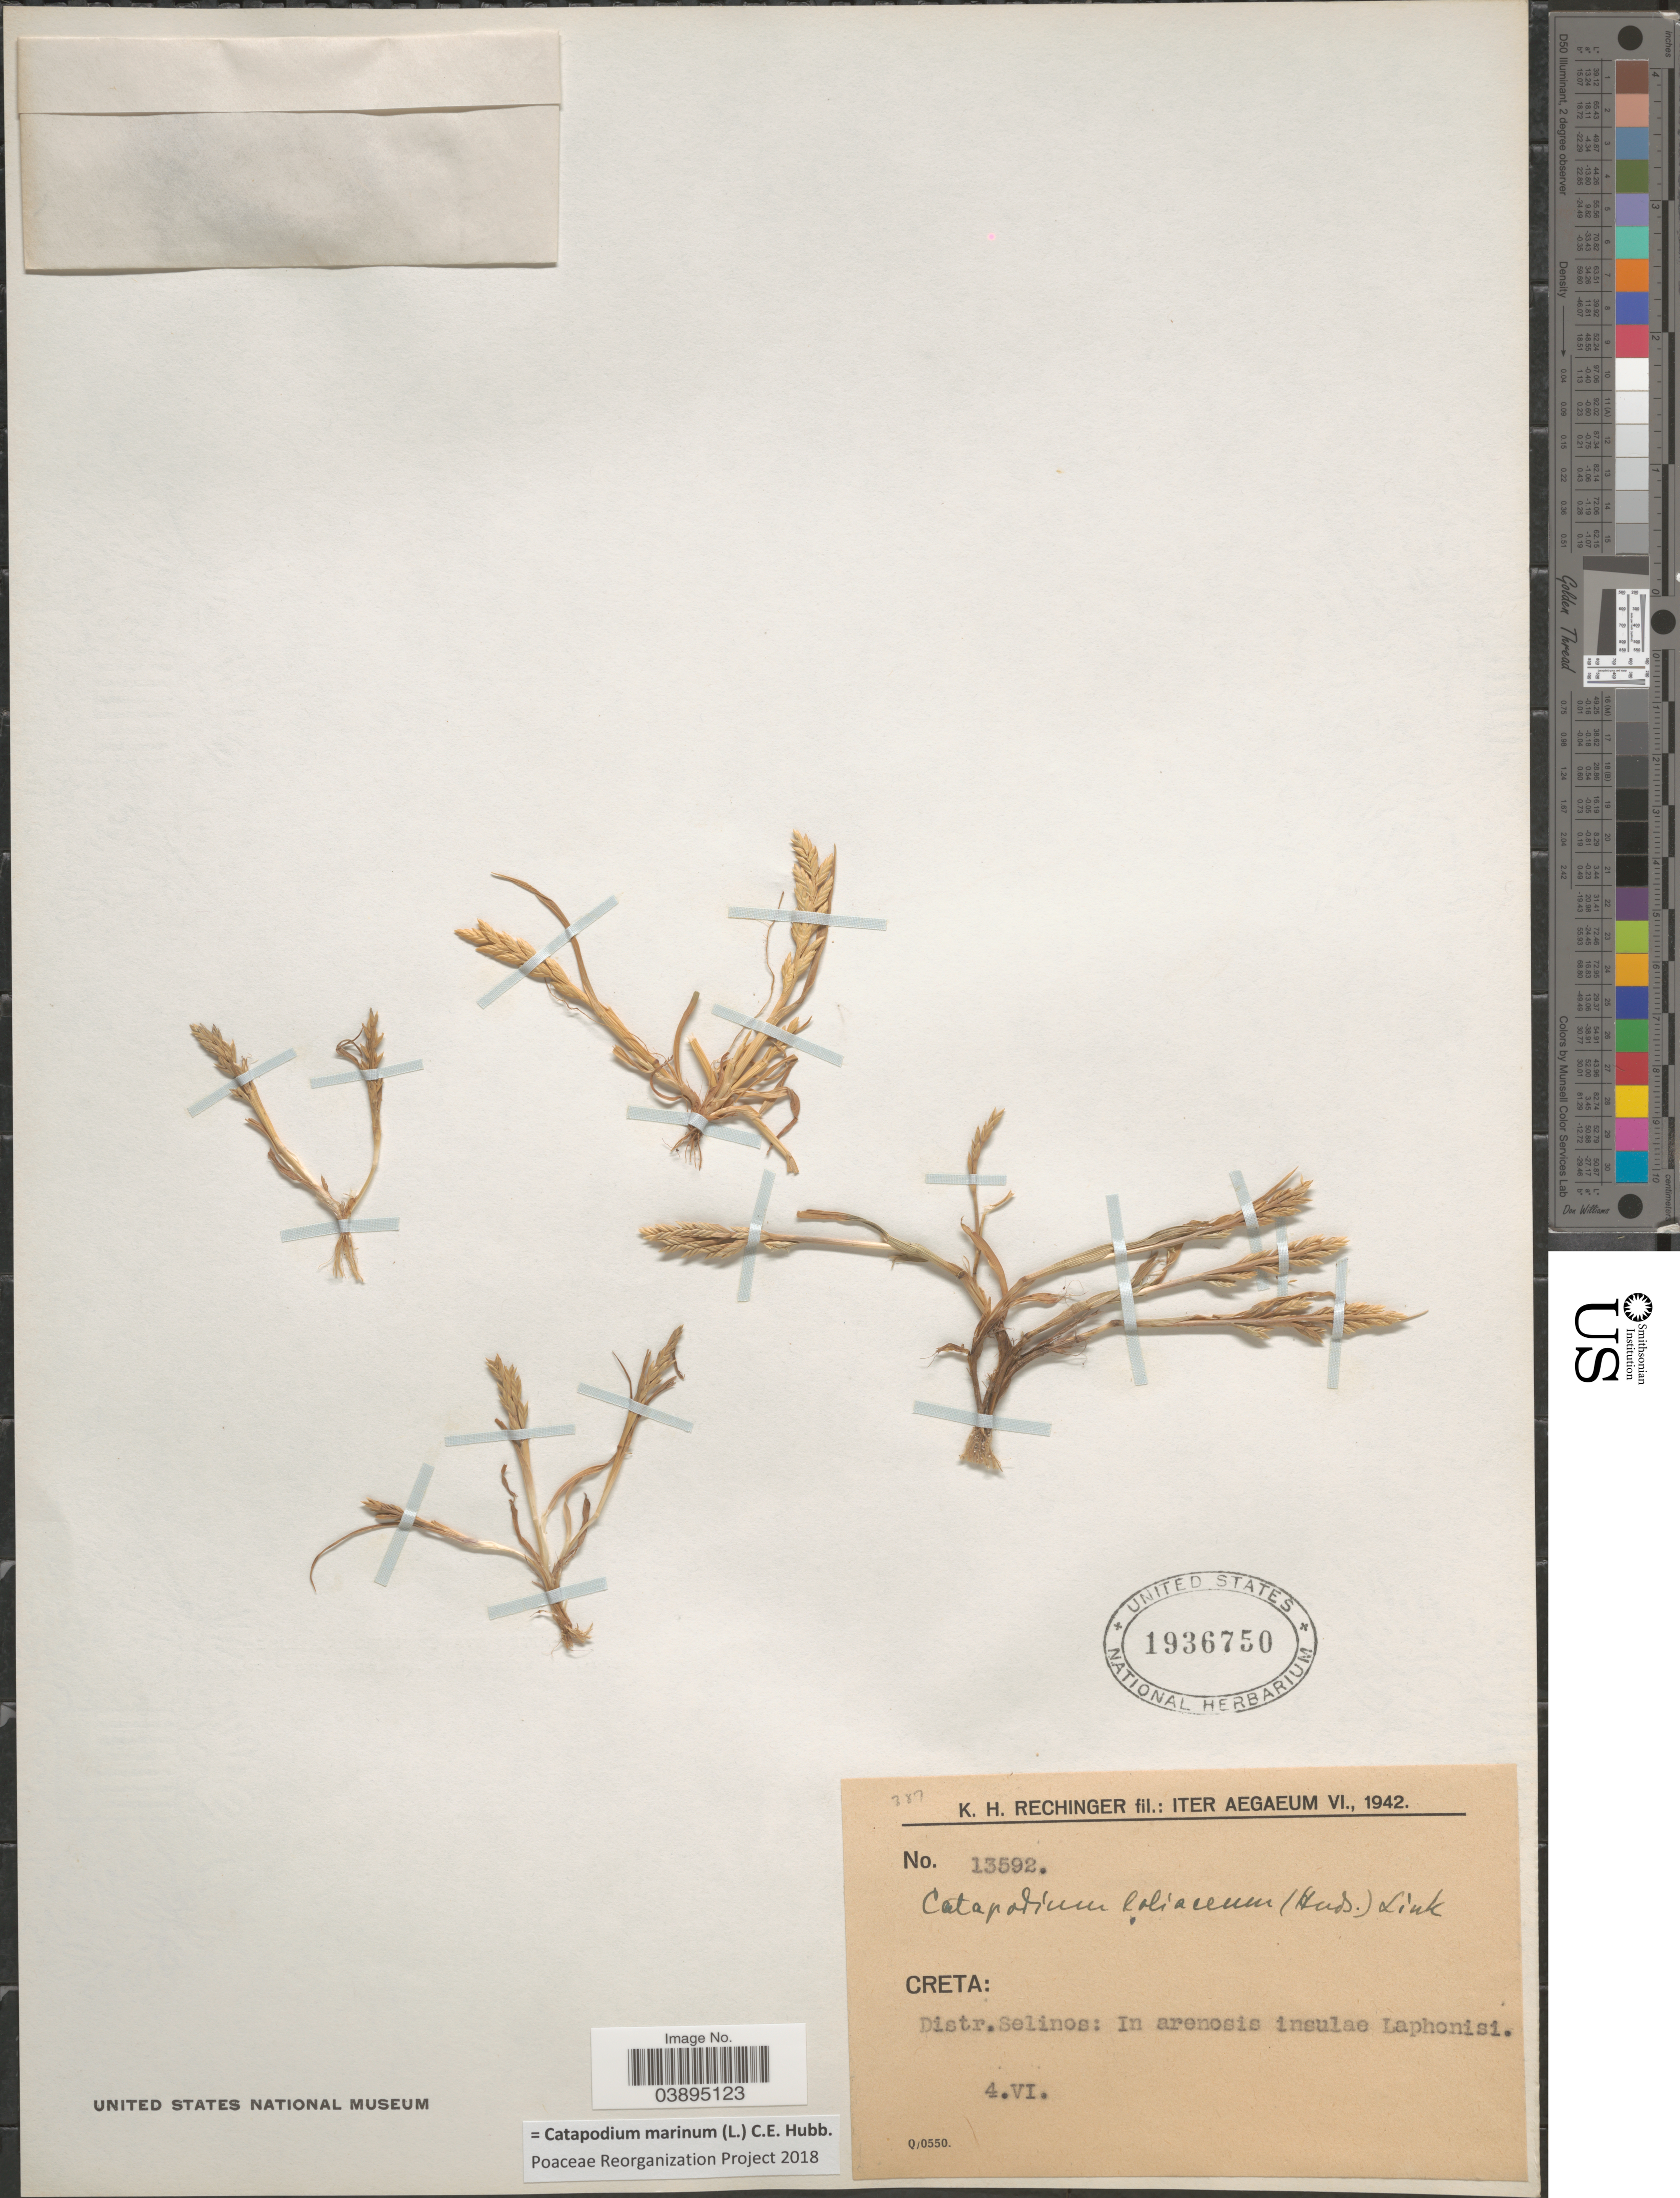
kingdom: Plantae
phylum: Tracheophyta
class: Liliopsida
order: Poales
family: Poaceae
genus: Catapodium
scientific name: Catapodium marinum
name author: (L.) C.E. Hubb.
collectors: K. H. Rechinger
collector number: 13592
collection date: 1942-06-04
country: Greece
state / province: Crete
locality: Iter Aegaeum. Creta: Distr. Selinos: In arenosis insulae Laphonisi.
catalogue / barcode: US 1936750